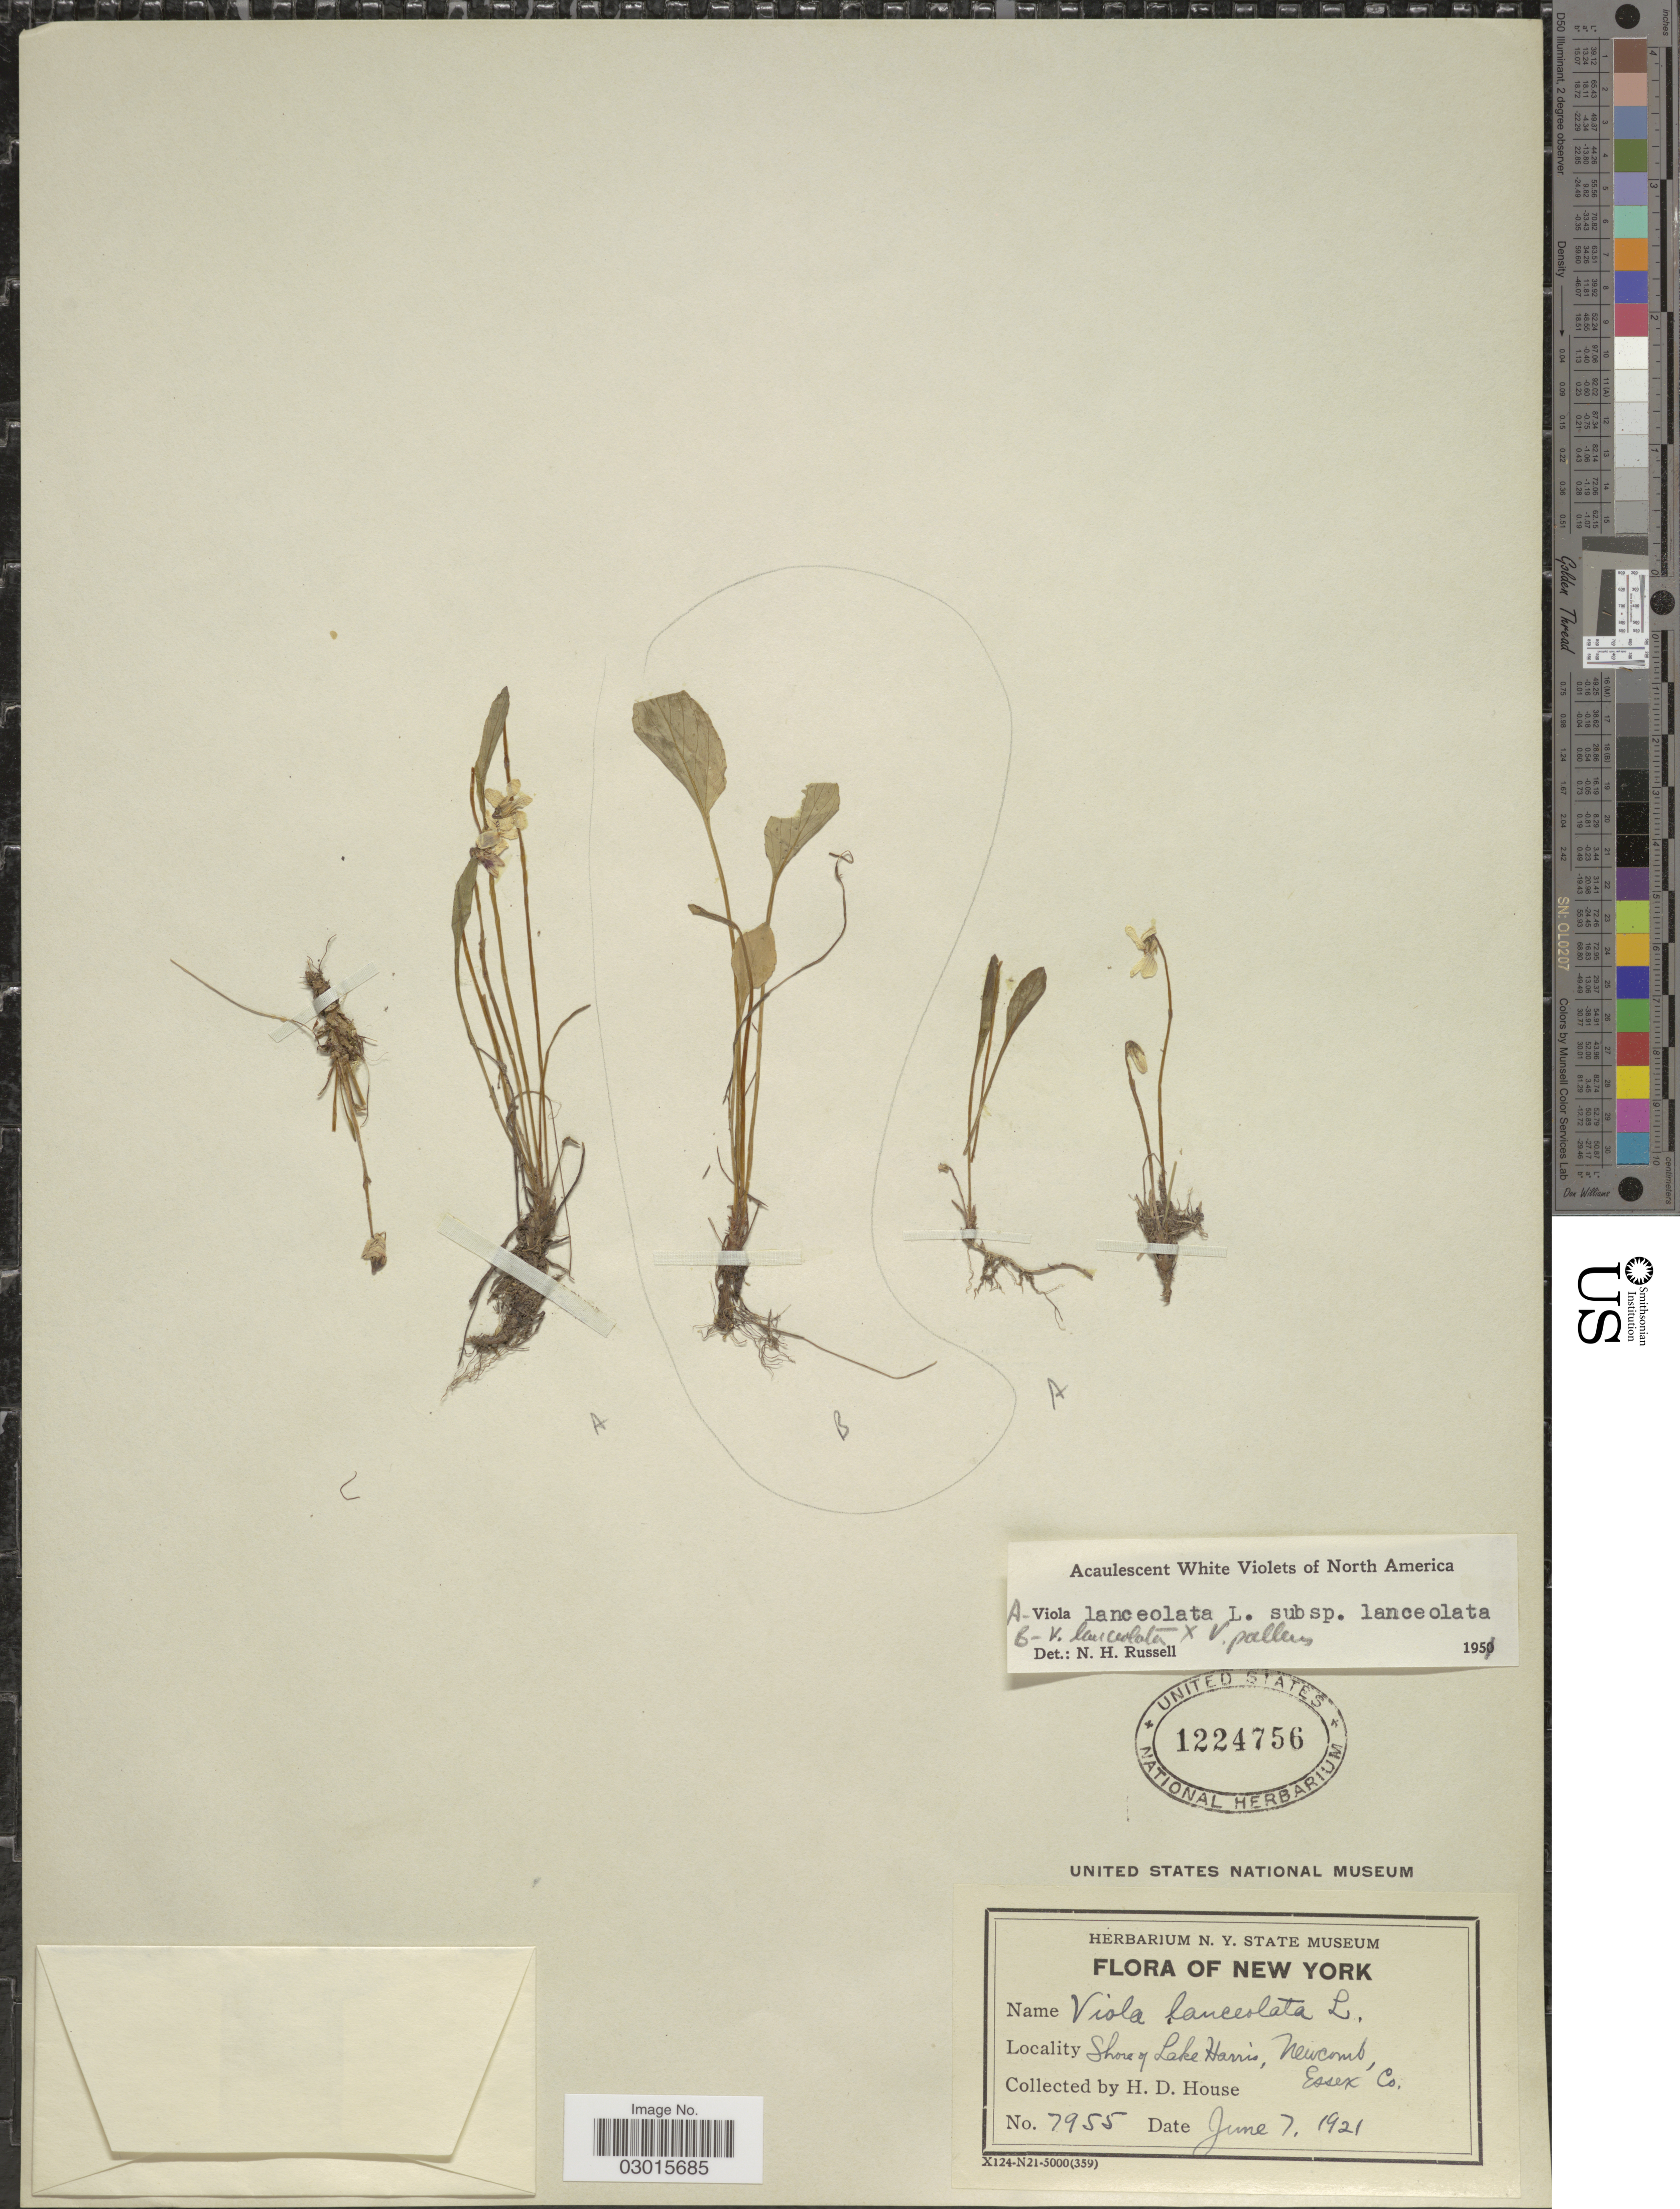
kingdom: Plantae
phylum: Tracheophyta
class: Magnoliopsida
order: Malpighiales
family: Violaceae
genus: Viola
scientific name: Viola lanceolata x V. pallens (Banks ex Ging.) Brainerd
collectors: H. D. House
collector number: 7955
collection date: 1921-06-07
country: United States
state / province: New York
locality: Shore of Lake Harris, Newcomb, Essex Co.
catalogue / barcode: US 1224756